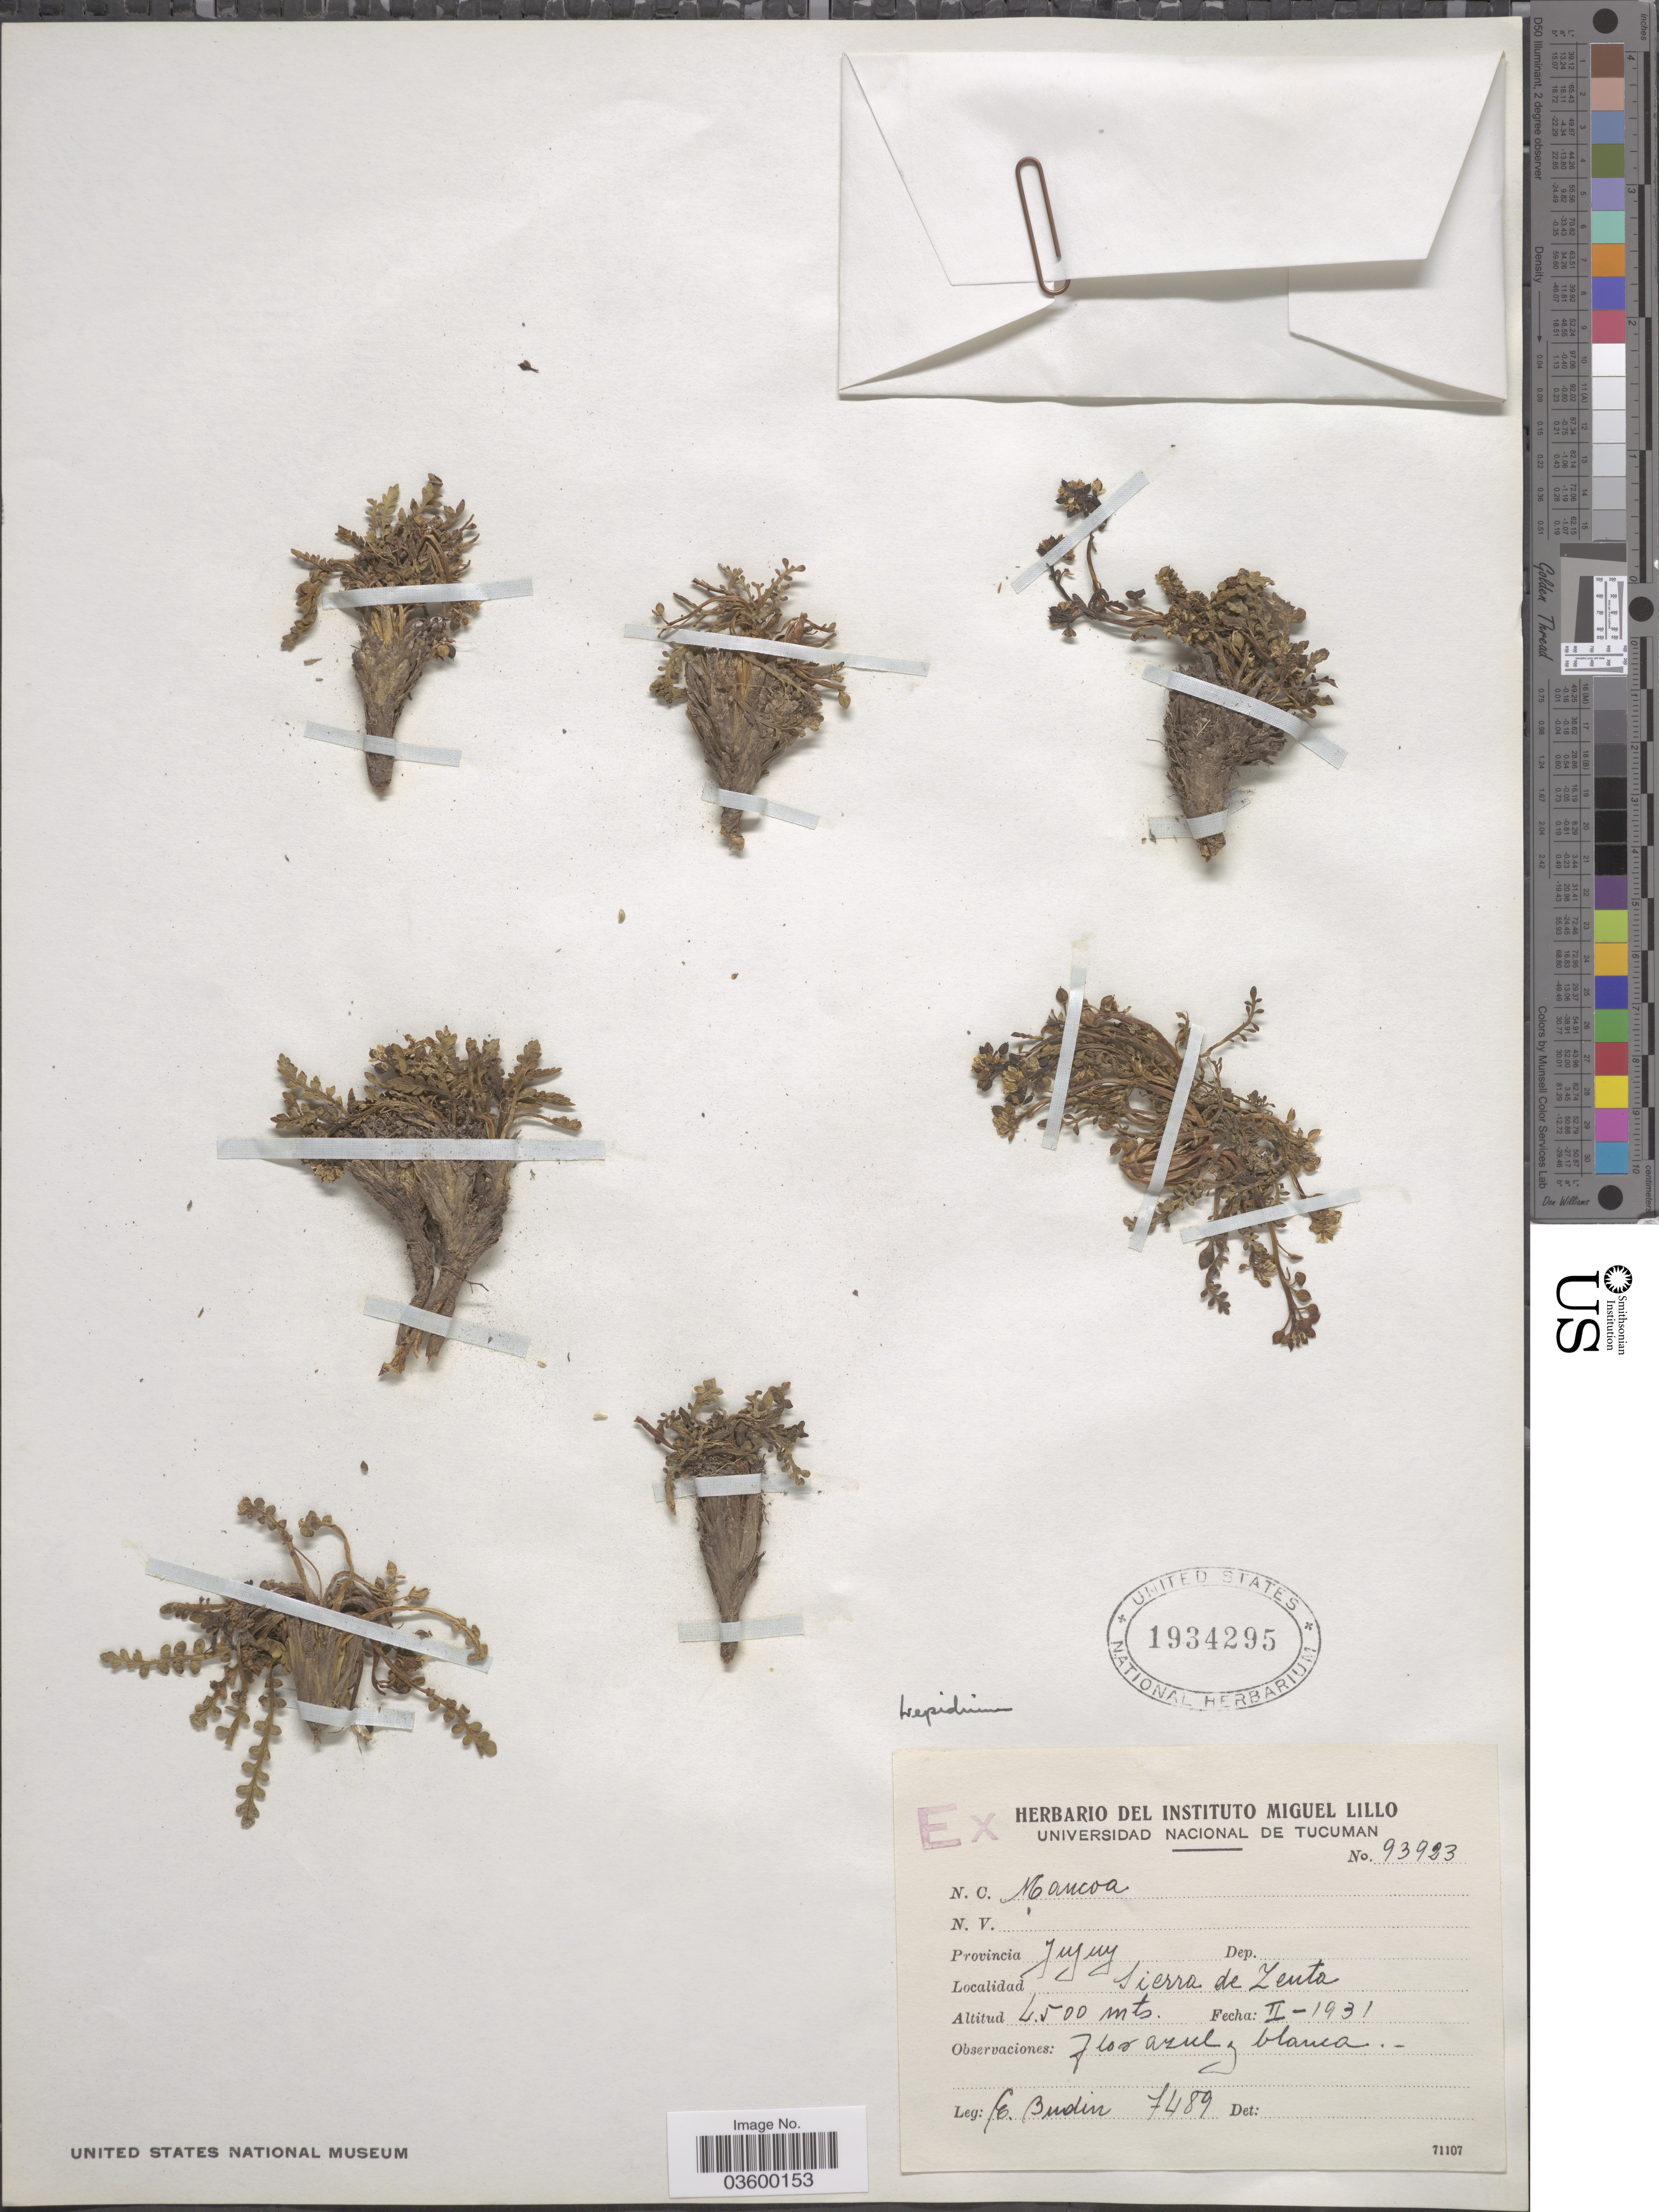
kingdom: Plantae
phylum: Tracheophyta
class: Magnoliopsida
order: Brassicales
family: Brassicaceae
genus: Lepidium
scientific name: Lepidium sp.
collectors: E. Budin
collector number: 7489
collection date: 1931-02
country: Argentina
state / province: Jujuy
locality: Sierra de Zenta.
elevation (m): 4500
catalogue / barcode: US 1934295